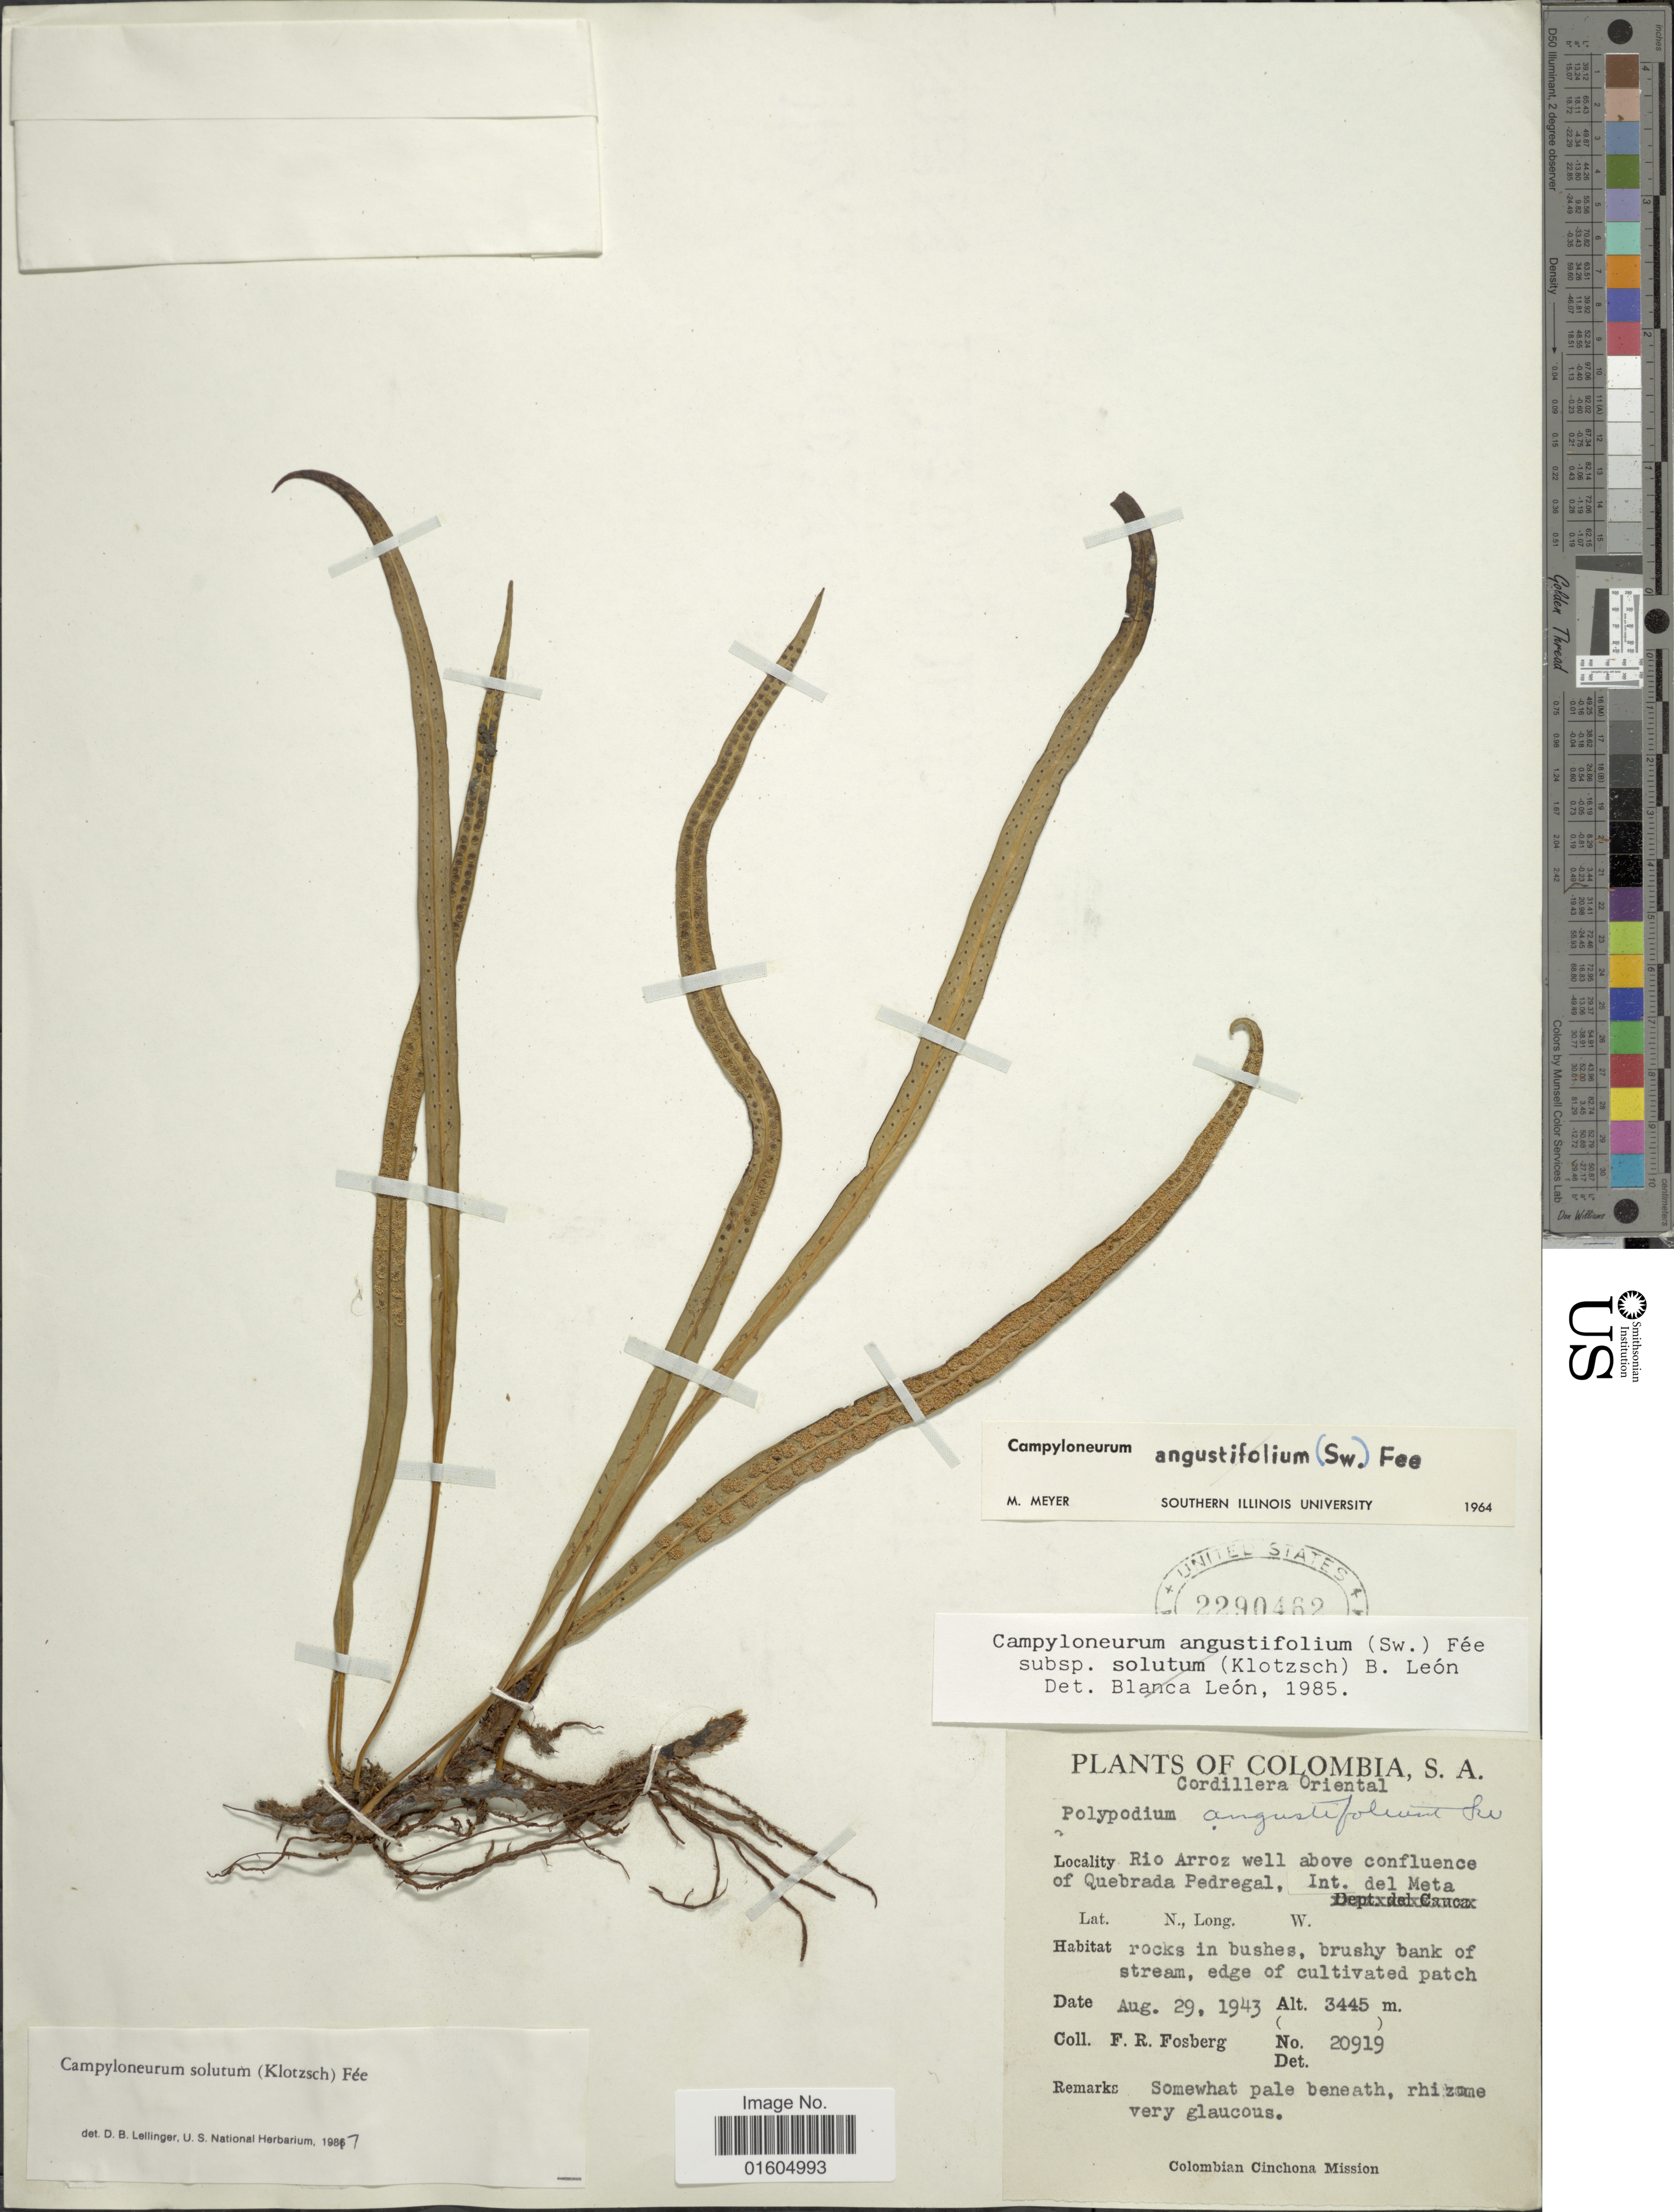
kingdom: Plantae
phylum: Tracheophyta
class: Polypodiopsida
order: Polypodiales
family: Polypodiaceae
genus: Campyloneurum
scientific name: Campyloneurum solutum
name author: (Klotzsch) Fée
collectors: F. R. Fosberg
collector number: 20919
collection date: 1943-08-29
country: Colombia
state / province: Meta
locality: Colombia, S. A. Rio Aroz well above confluence of Quebrada Pedregal, Int. del Meta.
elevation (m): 3445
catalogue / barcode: US 2290462